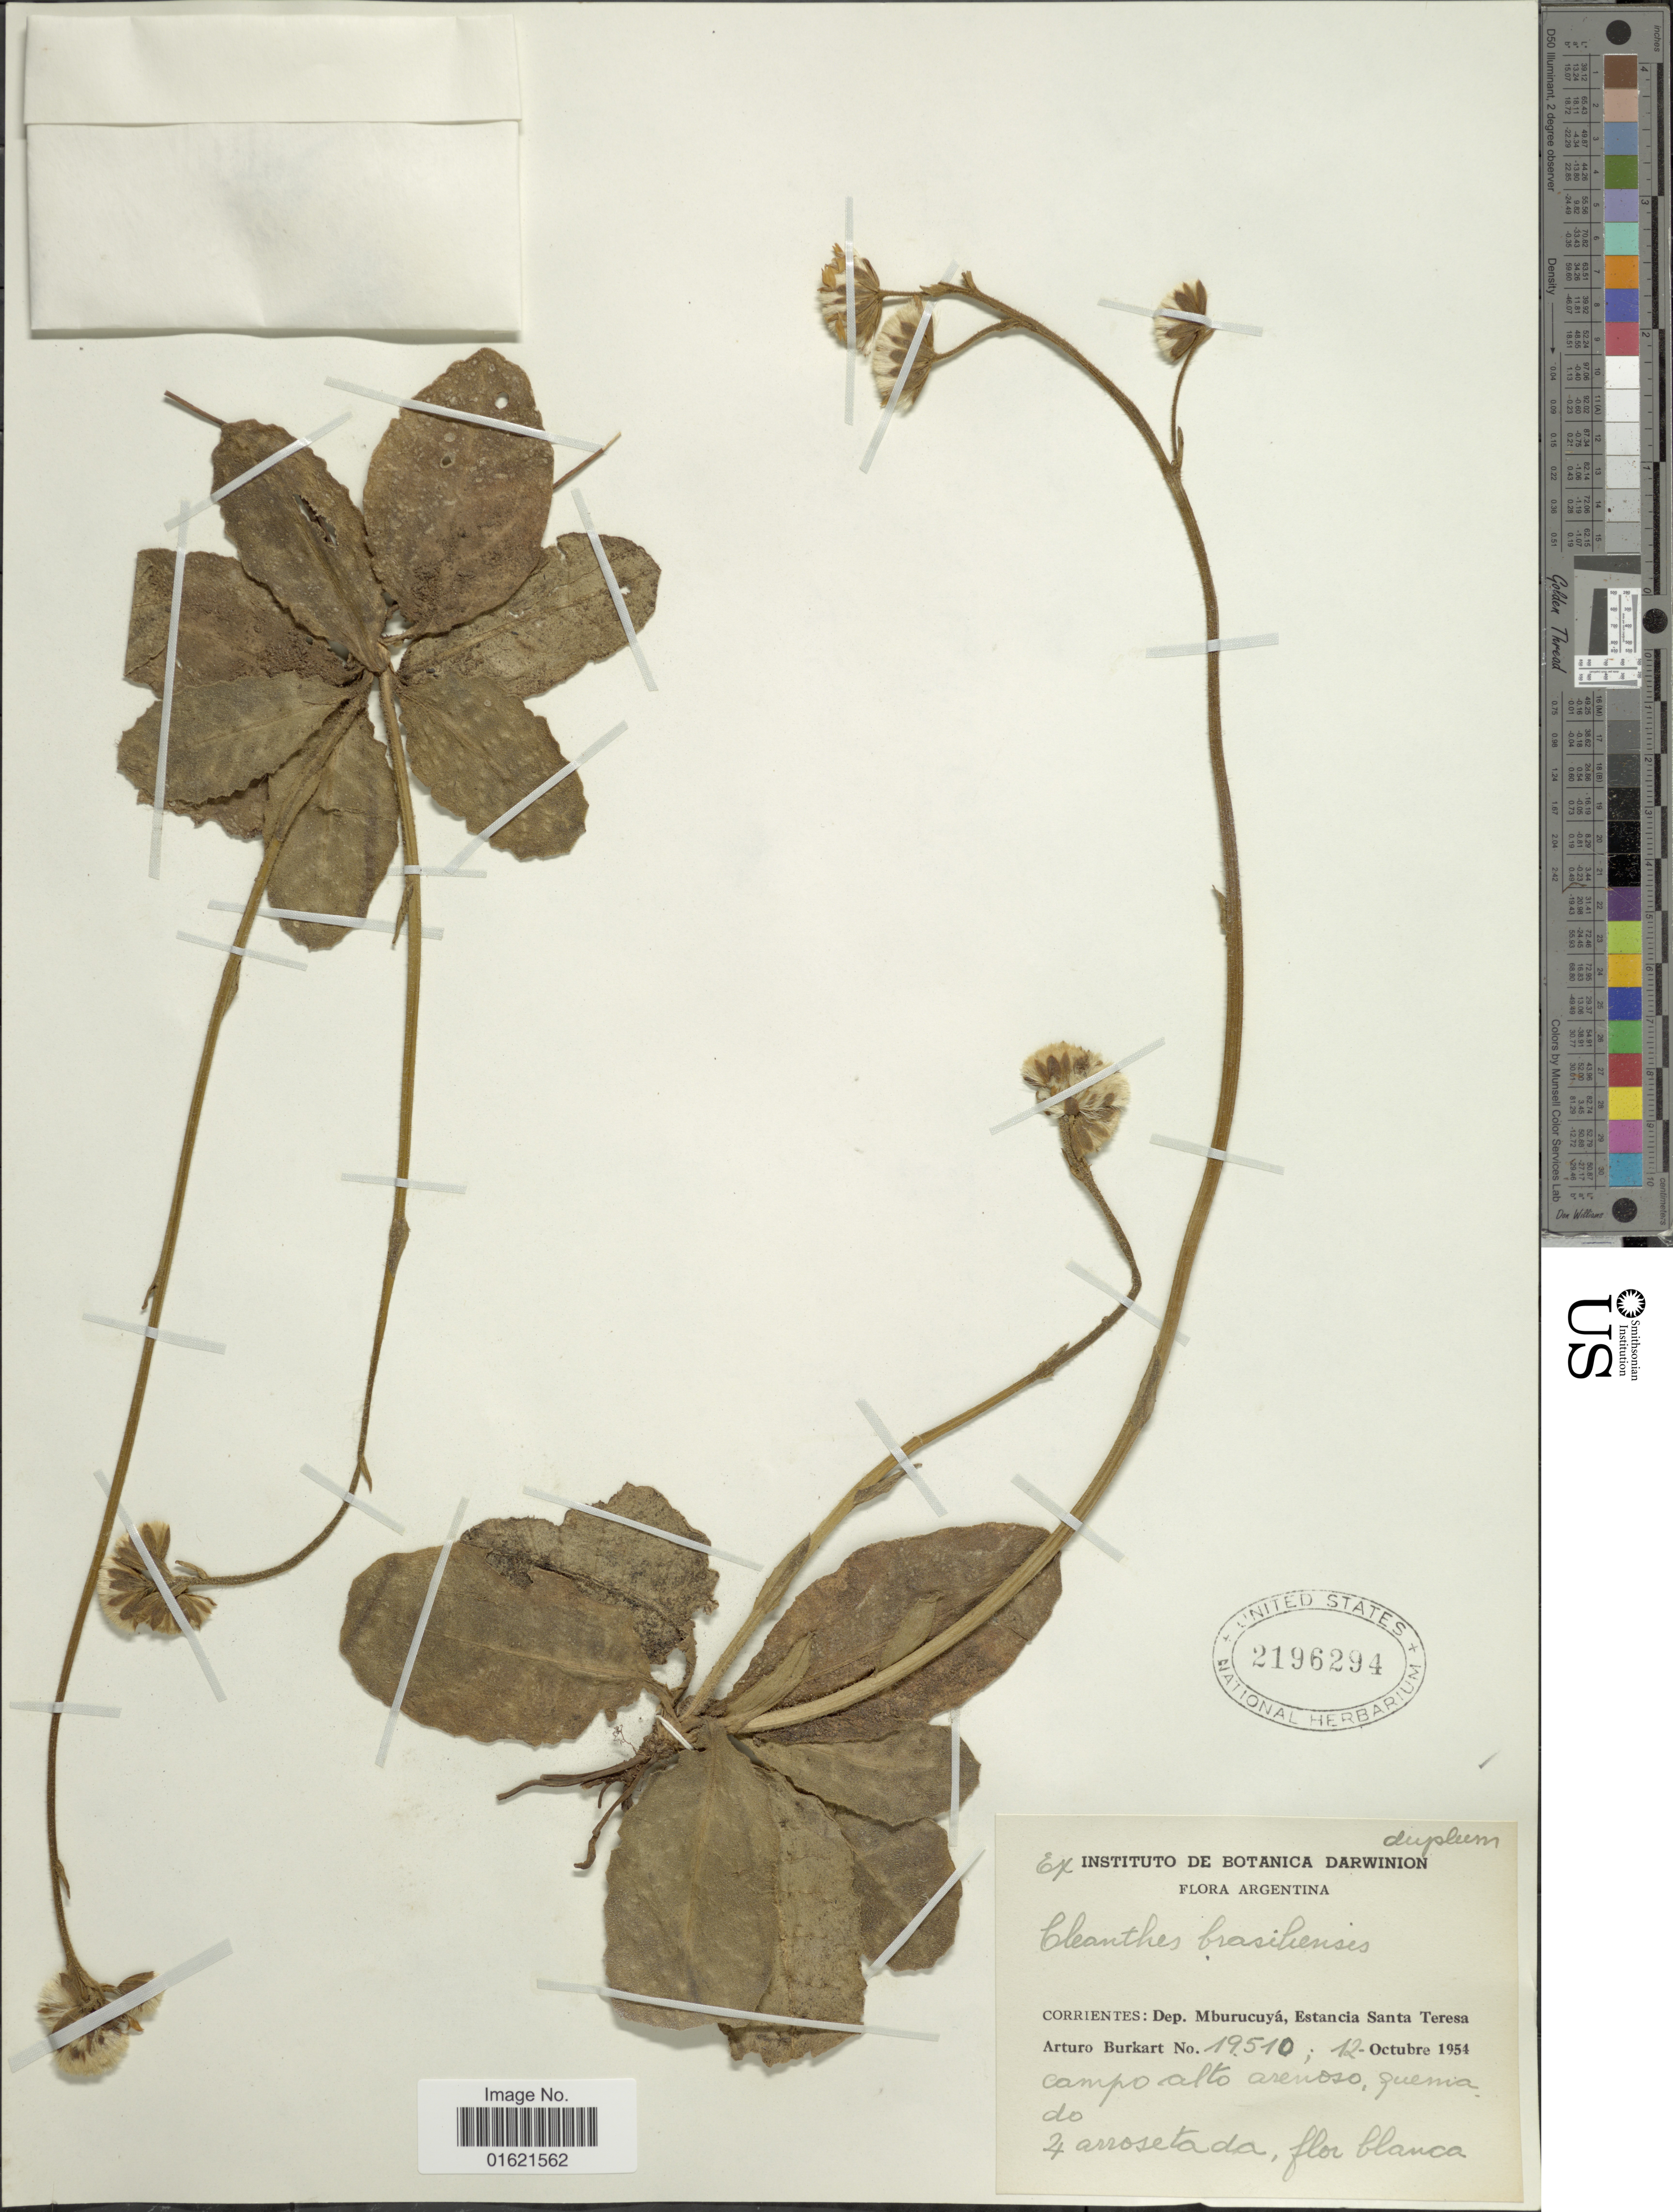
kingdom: Plantae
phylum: Tracheophyta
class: Magnoliopsida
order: Asterales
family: Asteraceae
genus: Holocheilus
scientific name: Holocheilus brasiliensis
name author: (L.) Cabrera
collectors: A. E. Burkart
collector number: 19510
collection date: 1954-10-12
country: Argentina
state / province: Corrientes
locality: Dep. Mburucuya, Estancia Santa Teresa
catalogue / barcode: US 2196294